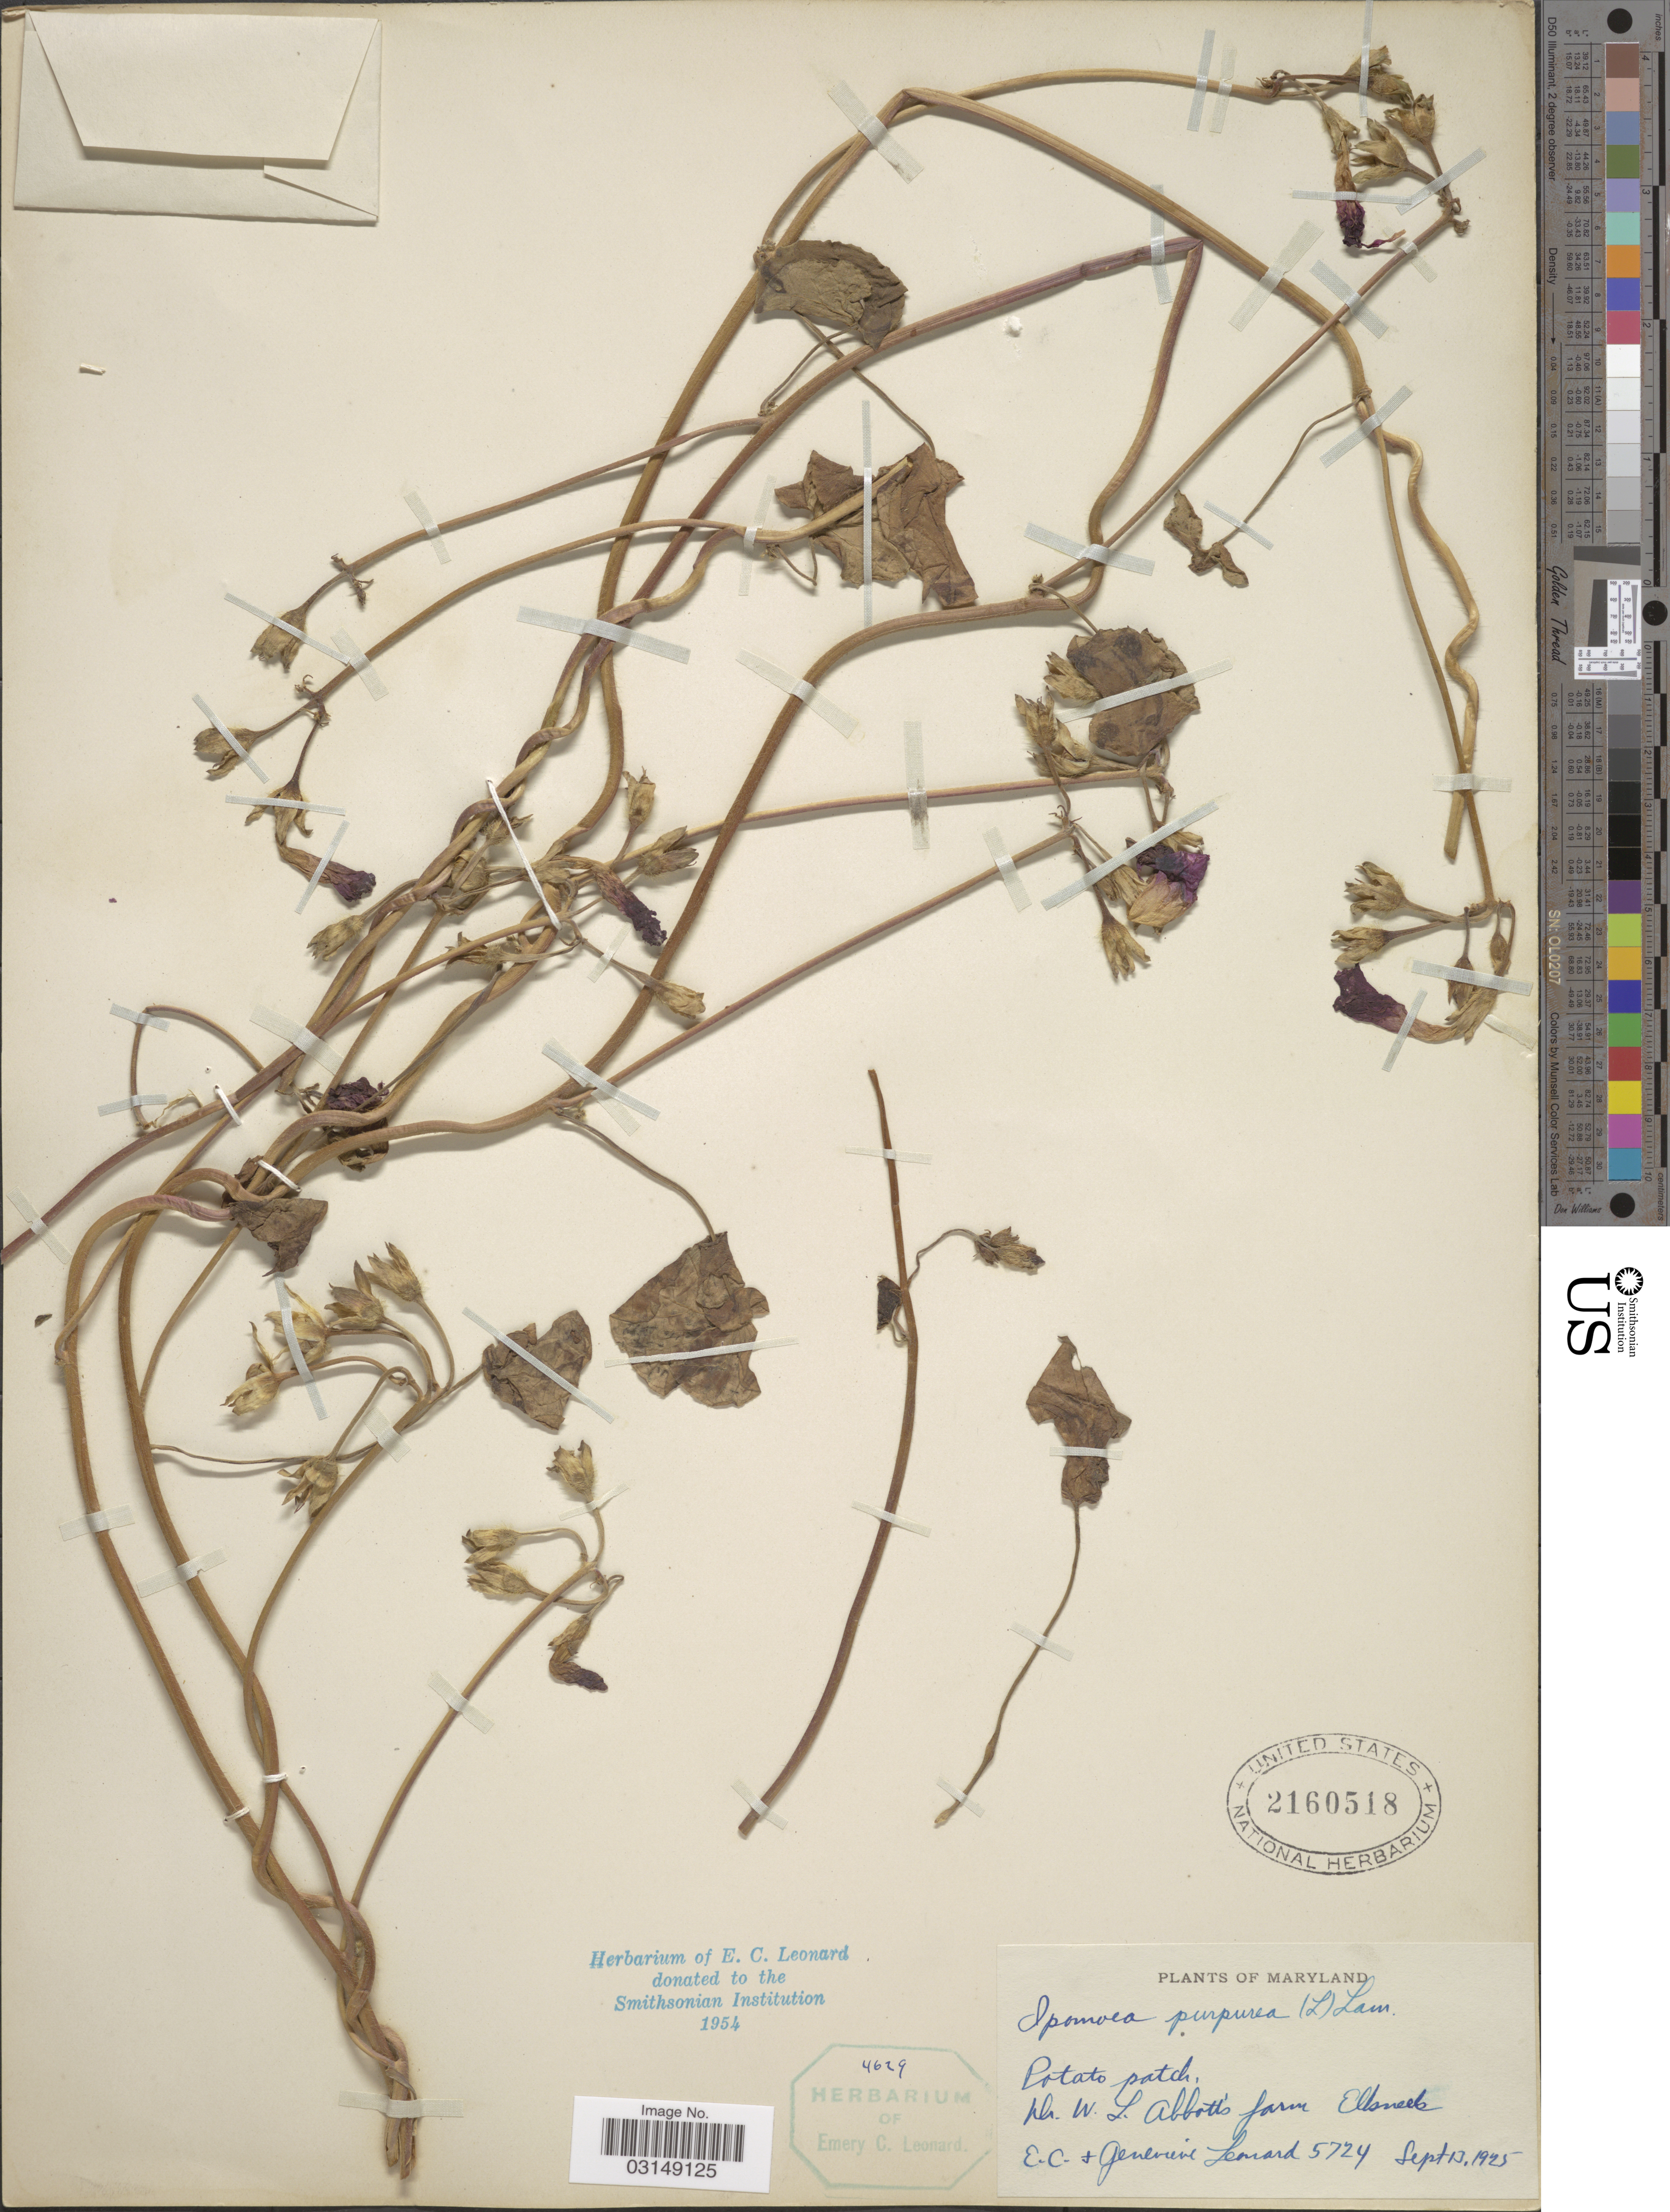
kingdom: Plantae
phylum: Tracheophyta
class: Magnoliopsida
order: Solanales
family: Convolvulaceae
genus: Ipomoea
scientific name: Ipomoea purpurea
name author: (L.) Roth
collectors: E. C. Leonard & G. M. Leonard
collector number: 5724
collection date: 1925-09-13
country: United States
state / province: Maryland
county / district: Cecil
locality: Potato patch. Dr. W. L. Abbott's farm Elkneck.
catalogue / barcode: US 2160518